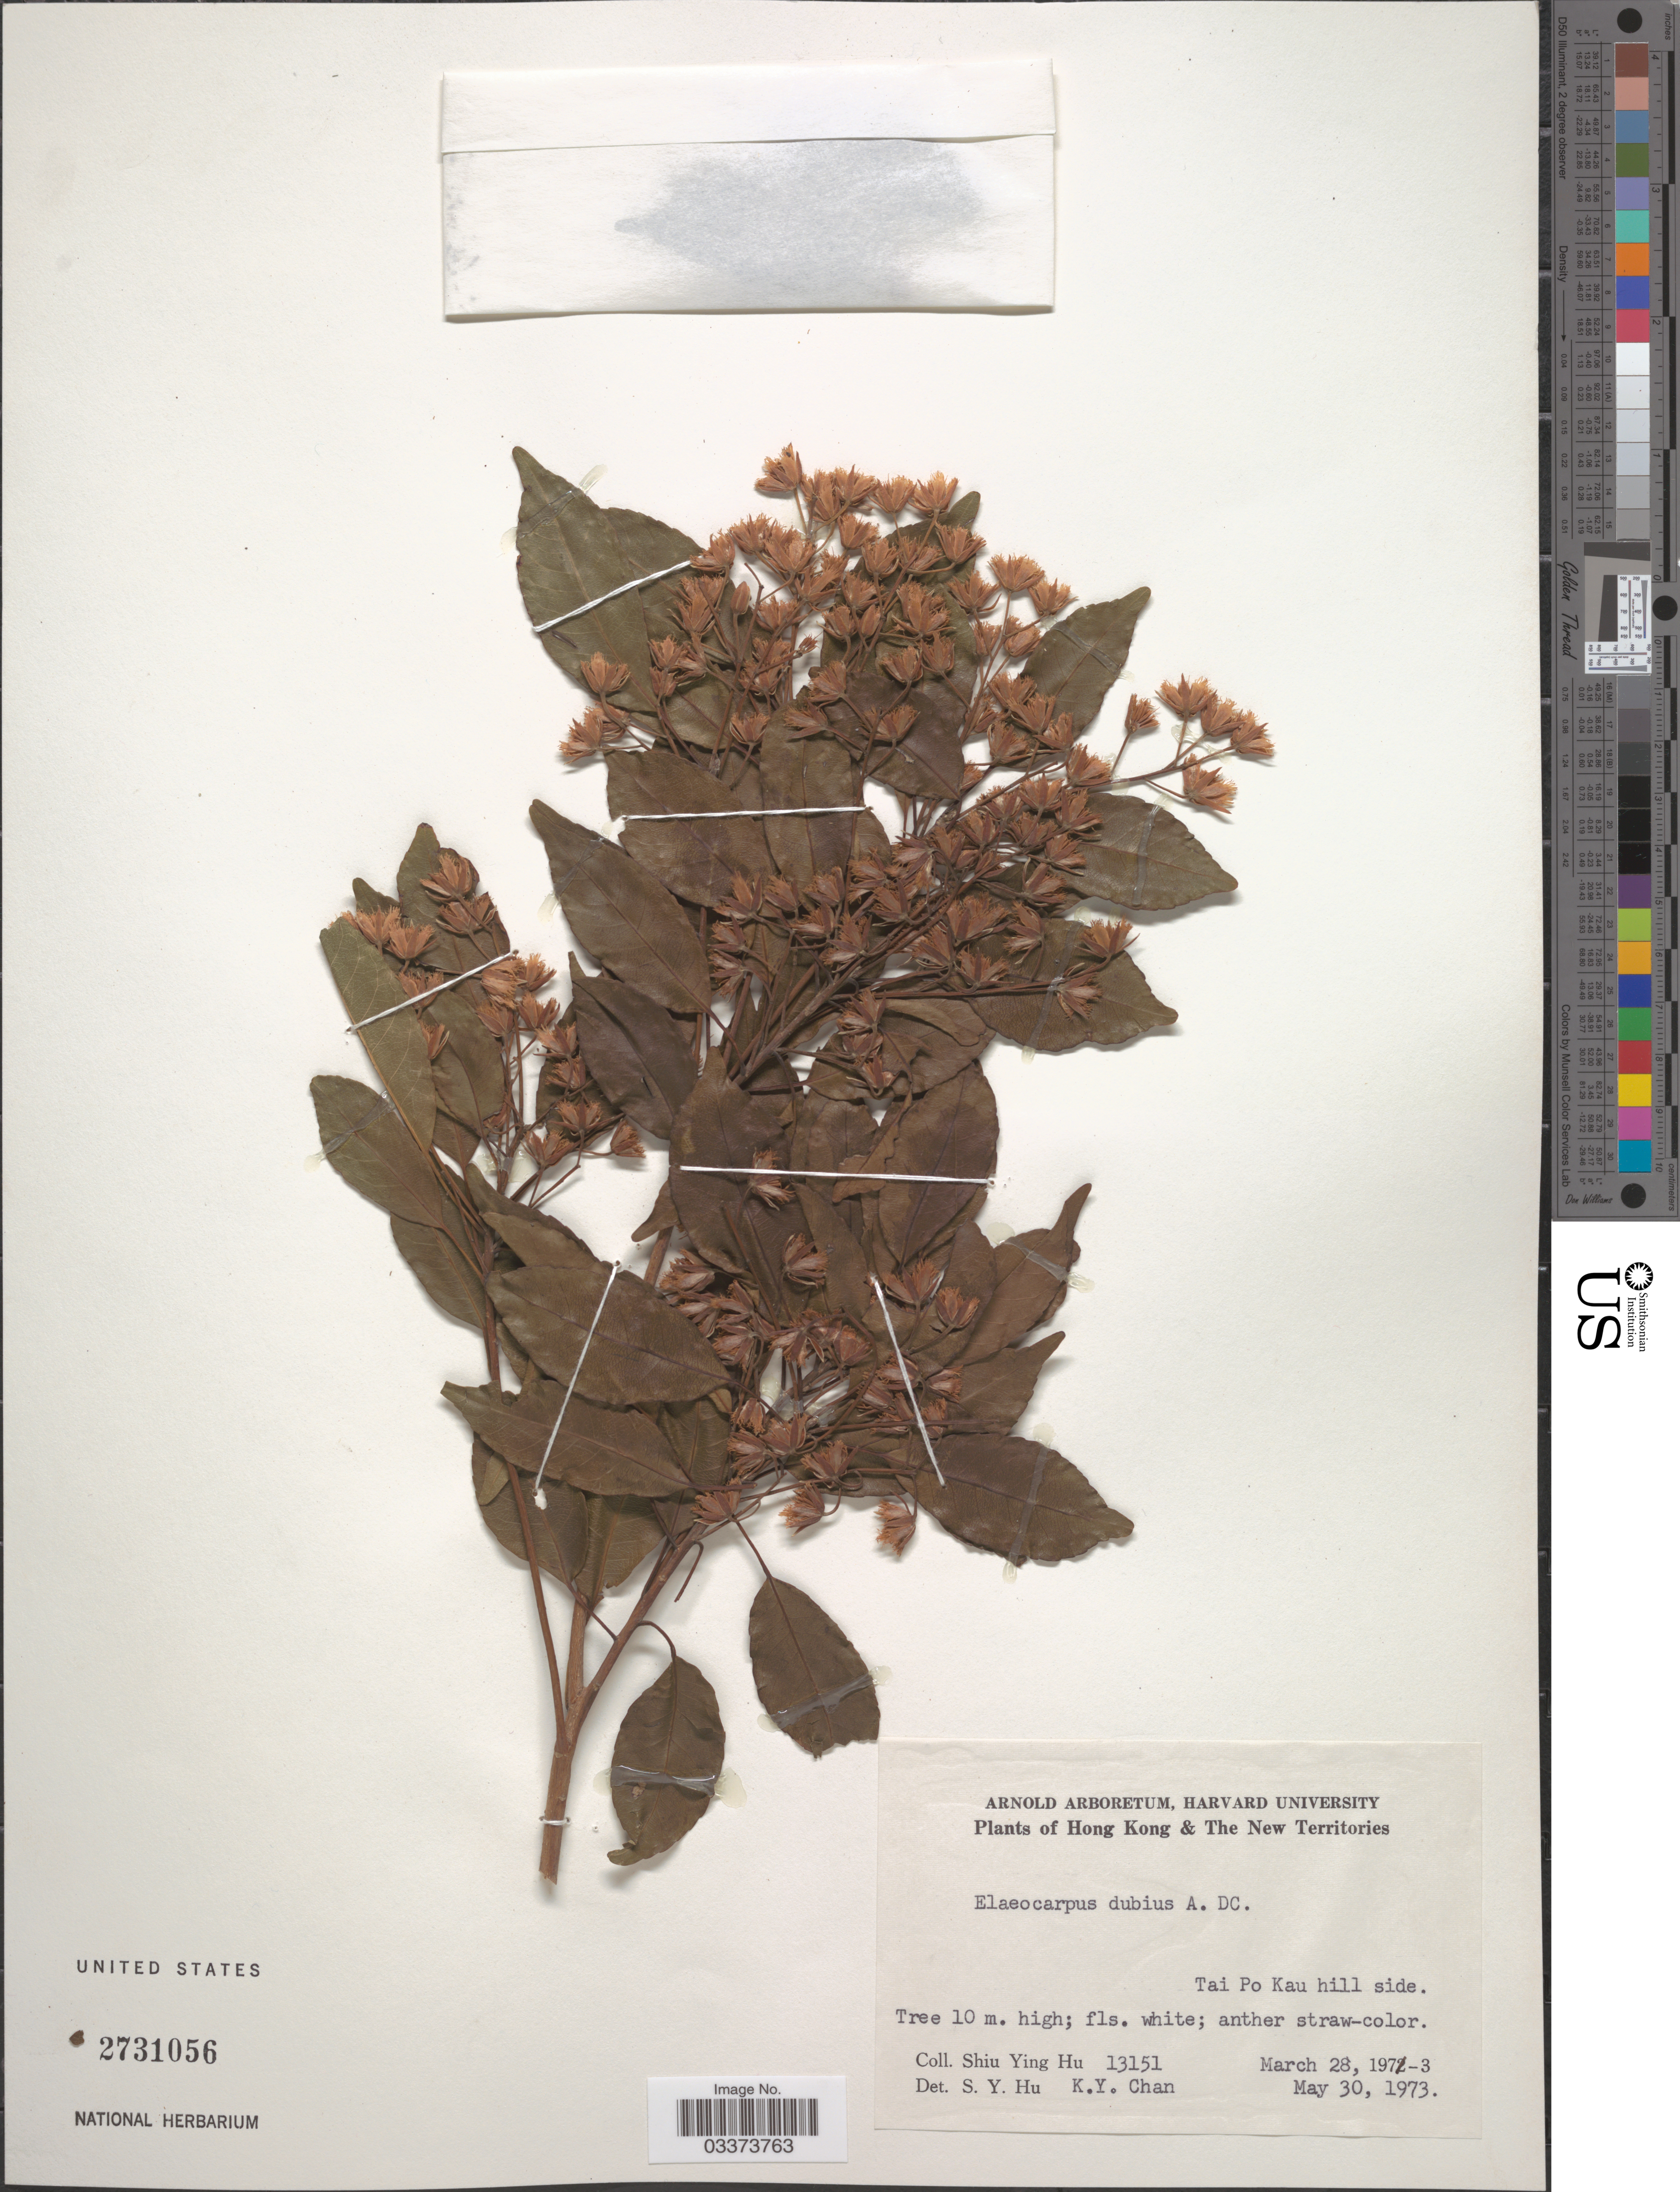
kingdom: Plantae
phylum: Tracheophyta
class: Magnoliopsida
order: Oxalidales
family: Elaeocarpaceae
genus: Elaeocarpus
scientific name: Elaeocarpus dubius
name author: DC.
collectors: S. Y. Hu & K. Chan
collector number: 13151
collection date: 1973-03-28/1973-05-30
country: China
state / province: Hong Kong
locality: The New Territories, Tai Po Kau hill side.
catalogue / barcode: US 2731056